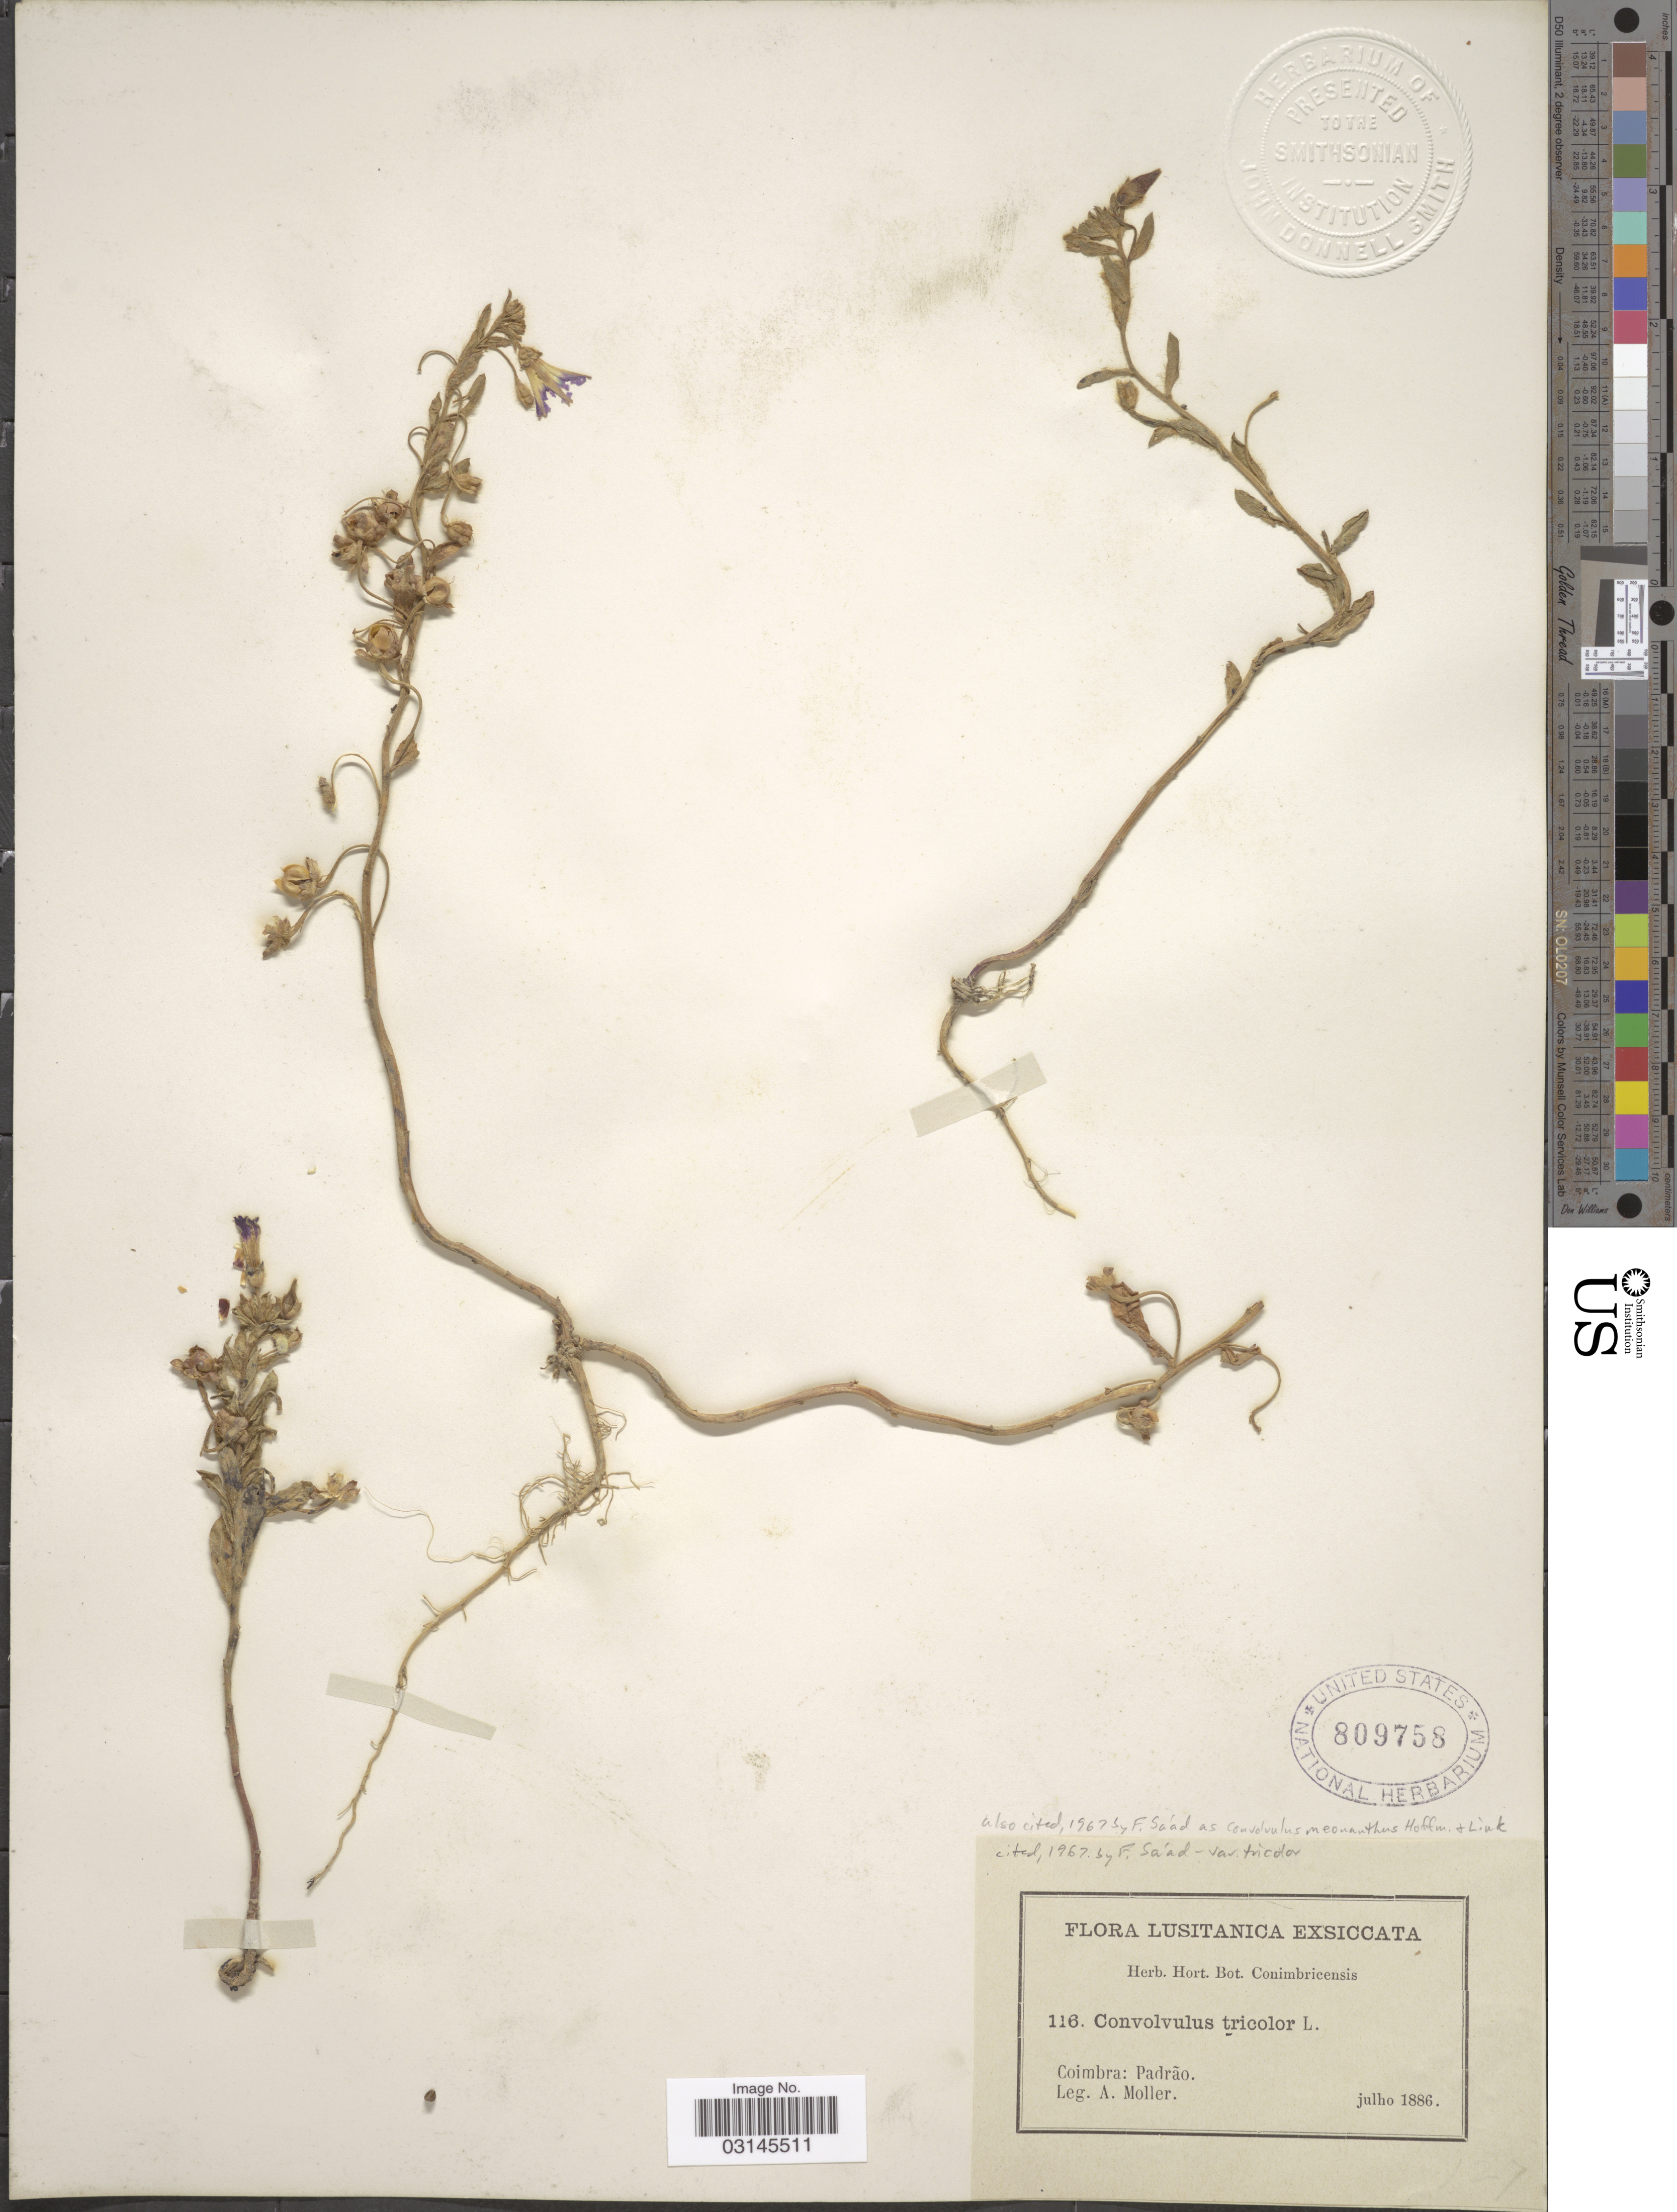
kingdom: Plantae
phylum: Tracheophyta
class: Magnoliopsida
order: Solanales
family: Convolvulaceae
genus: Convolvulus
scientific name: Convolvulus tricolor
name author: L.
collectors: A. Moller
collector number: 116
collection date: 1886-07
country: Portugal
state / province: Coimbra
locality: Lusitanica. Coimbra: Padrão.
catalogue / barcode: US 809758